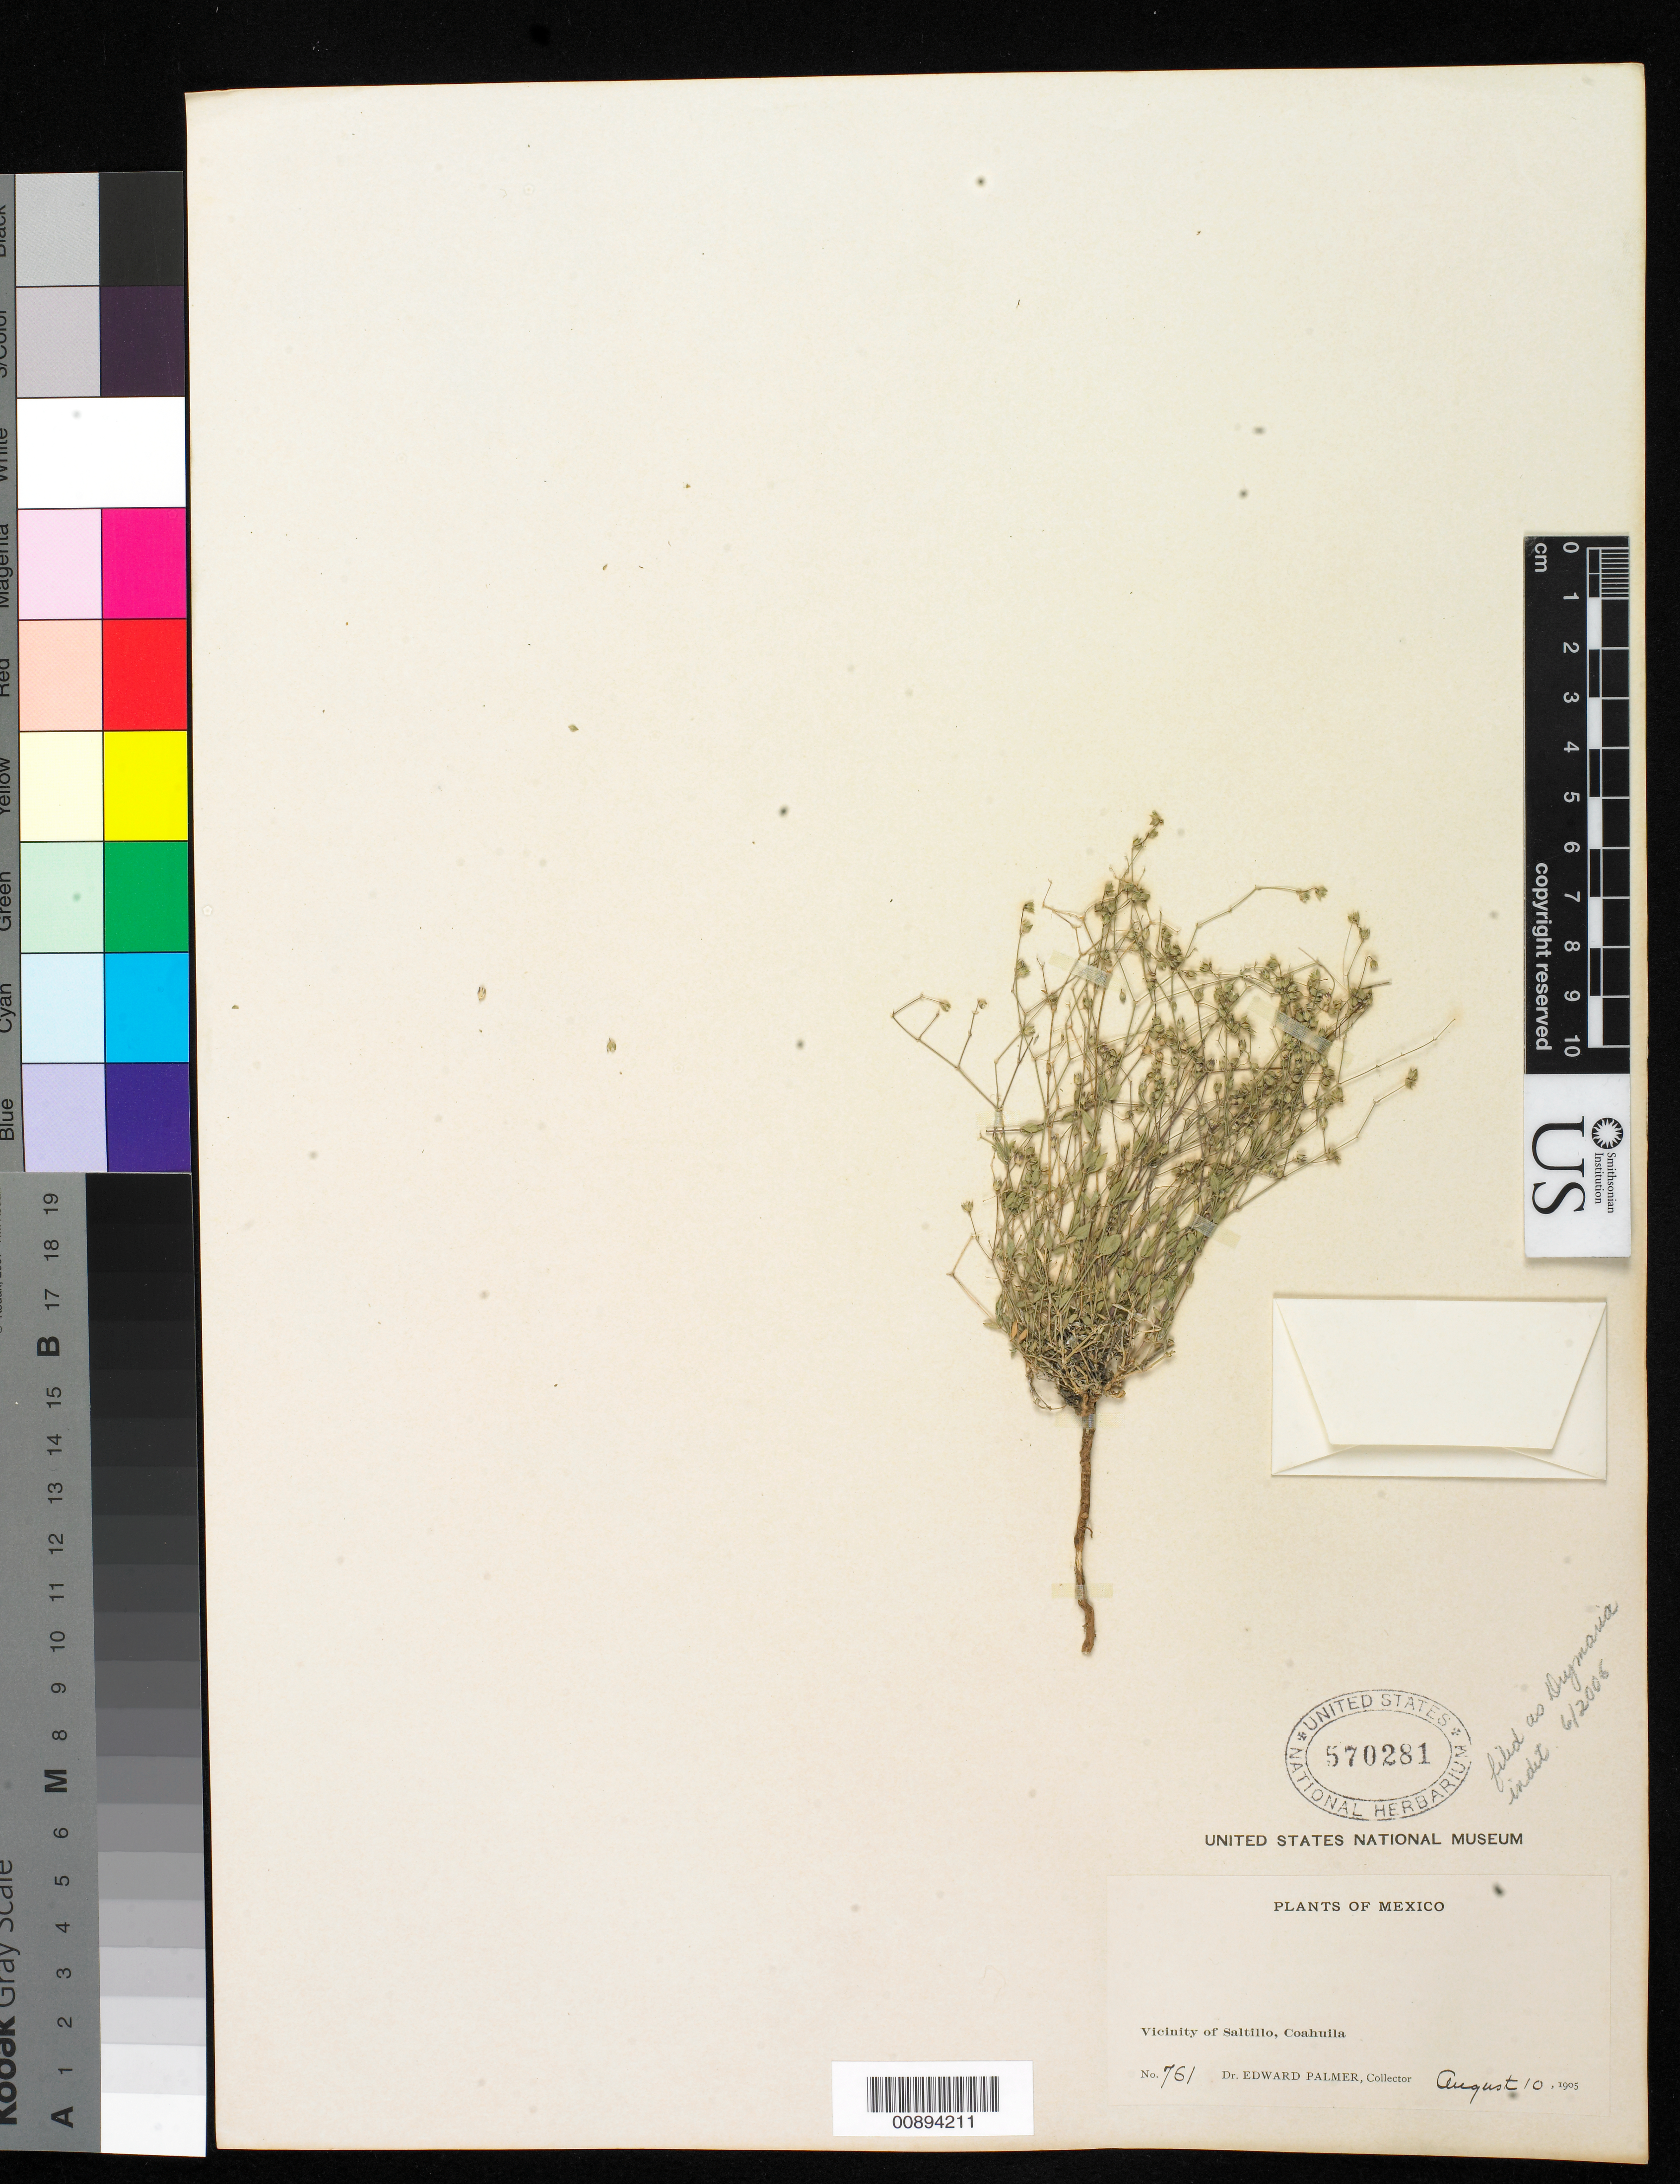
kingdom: Plantae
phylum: Tracheophyta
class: Magnoliopsida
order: Caryophyllales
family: Caryophyllaceae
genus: Drymaria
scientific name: Drymaria sp.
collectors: E. Palmer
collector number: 761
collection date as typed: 10 Aug 1905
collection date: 1905-08-10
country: Mexico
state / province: Coahuila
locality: Vicinity of Saltillo, Coahuila.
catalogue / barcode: US 570281